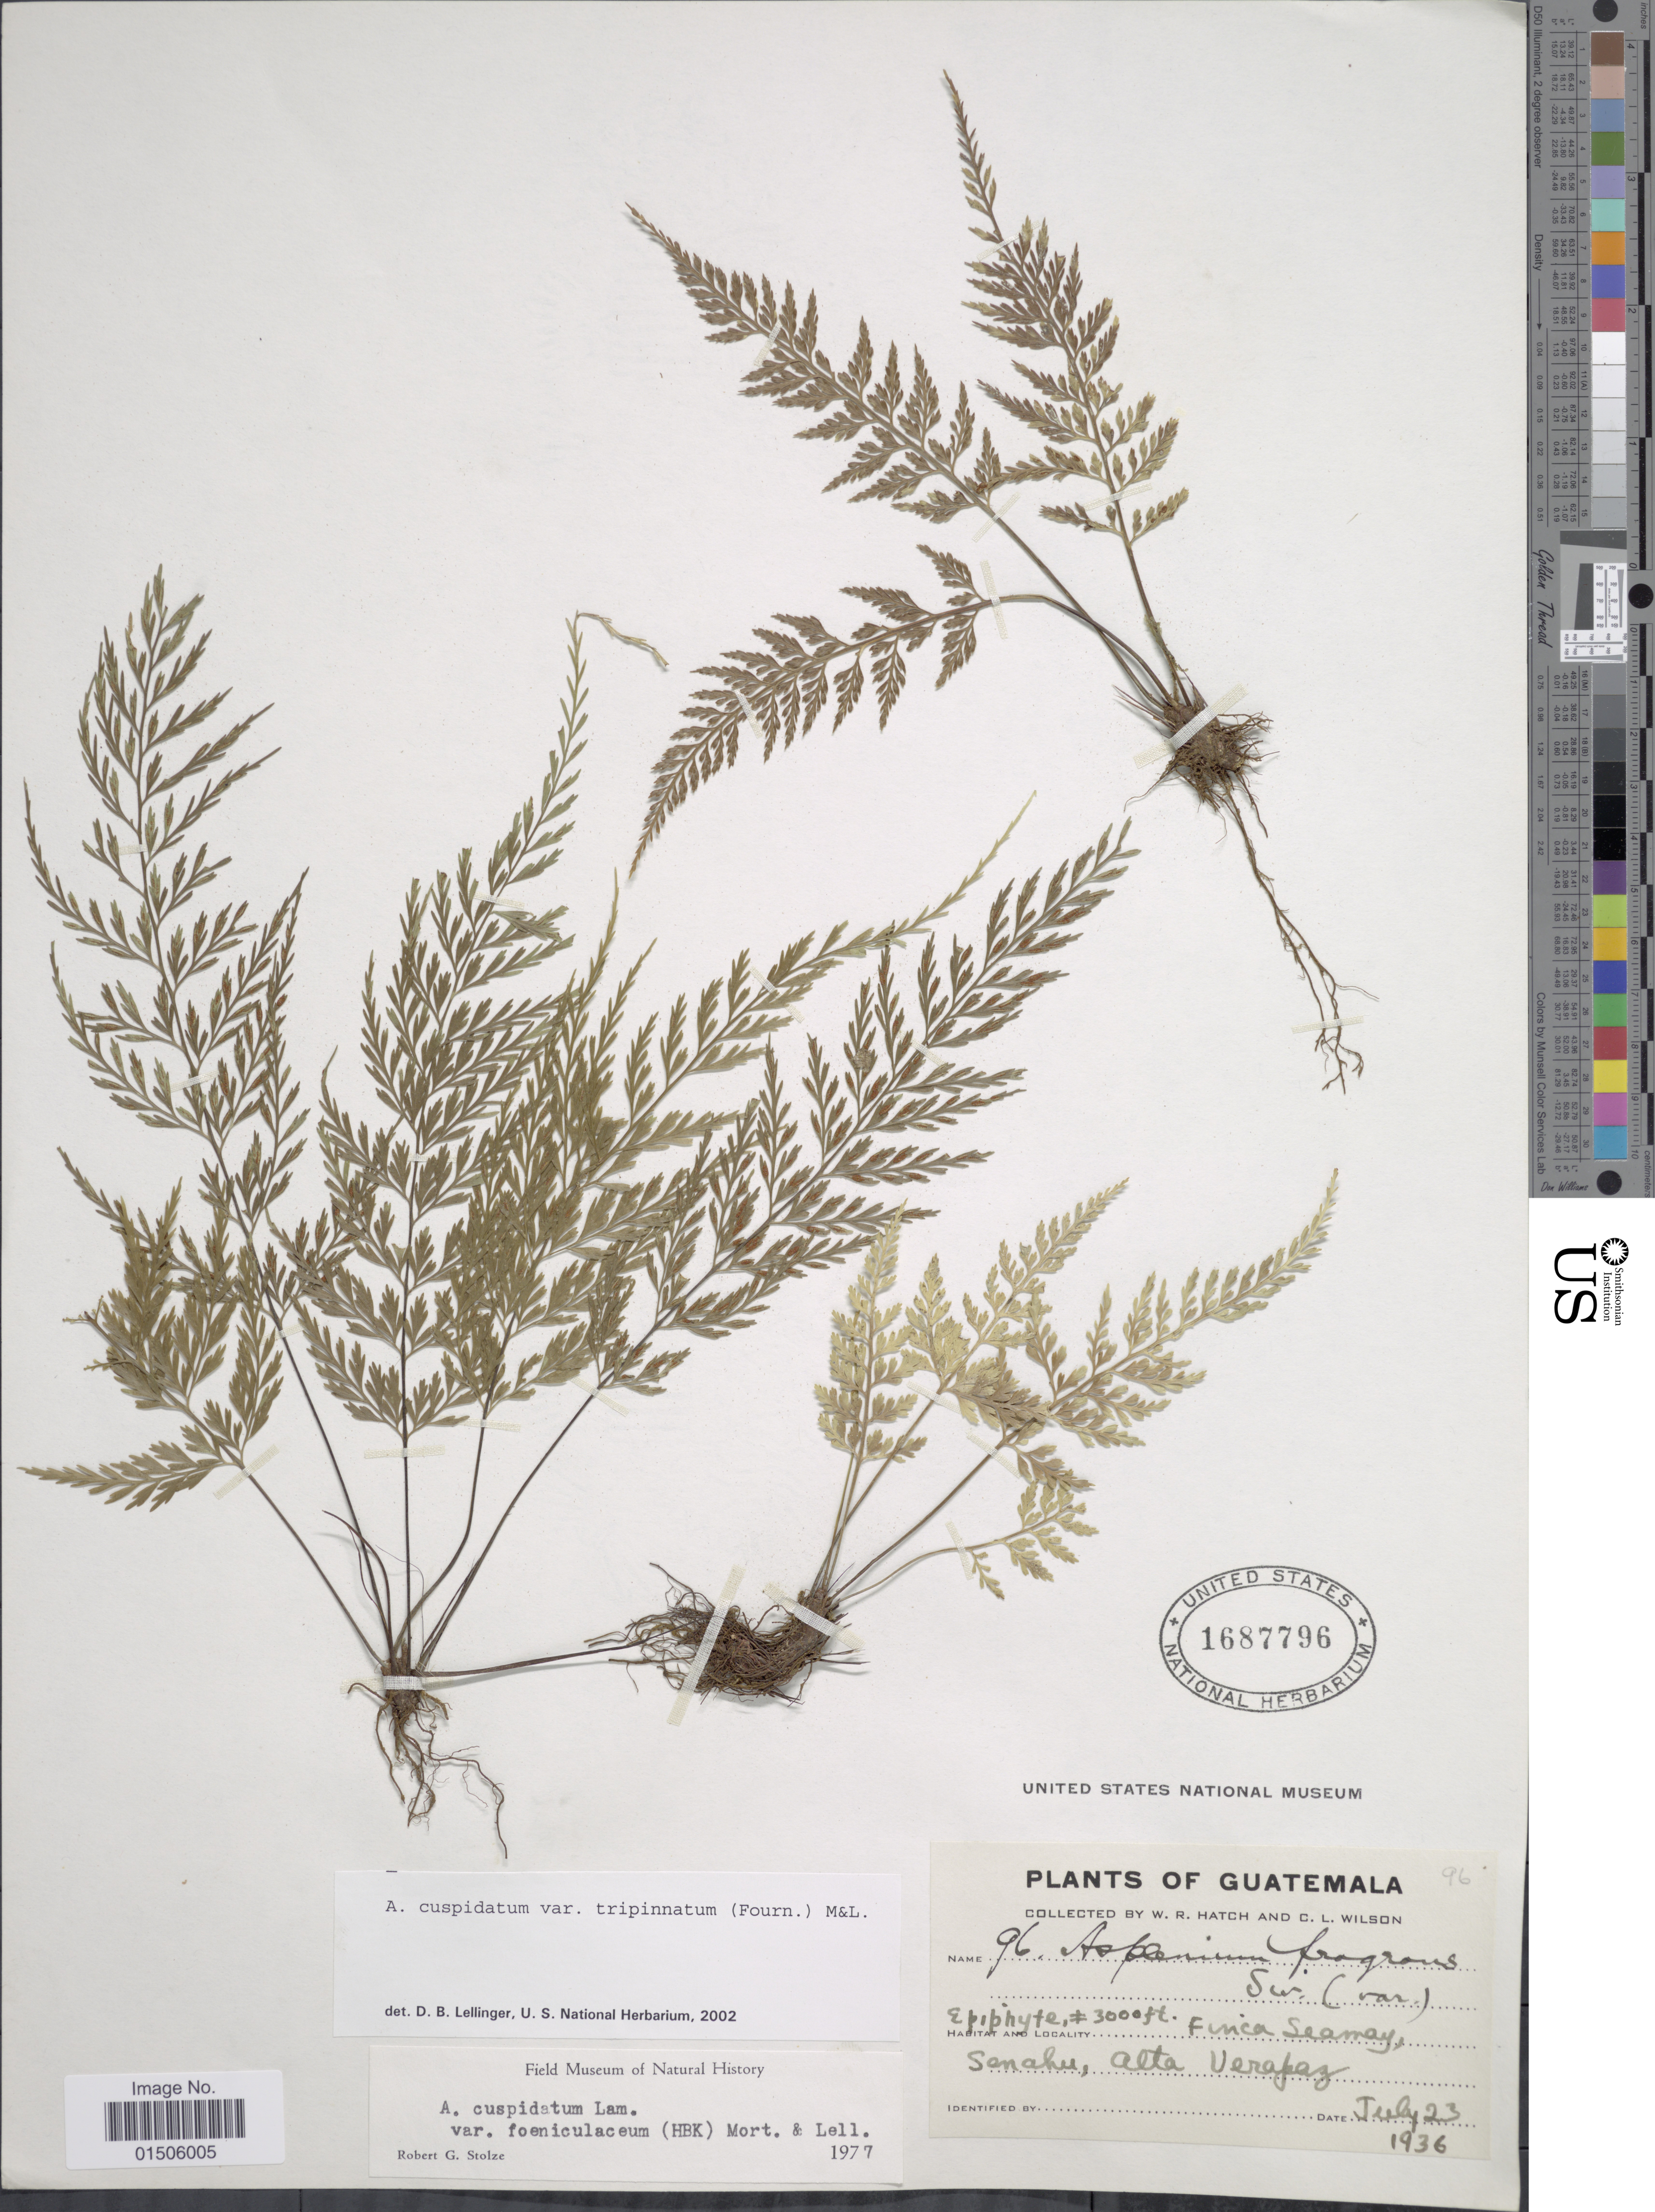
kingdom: Plantae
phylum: Tracheophyta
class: Polypodiopsida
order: Polypodiales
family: Aspleniaceae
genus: Asplenium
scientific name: Asplenium cuspidatum var. tripinnatum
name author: (E. Fourn.) C.V. Morton & Lellinger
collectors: W. Hatch & C. L. Wilson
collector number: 96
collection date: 1936-07-23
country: Guatemala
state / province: Alta Verapaz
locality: Finca Seamay, Senahu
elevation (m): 914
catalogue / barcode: US 1687796